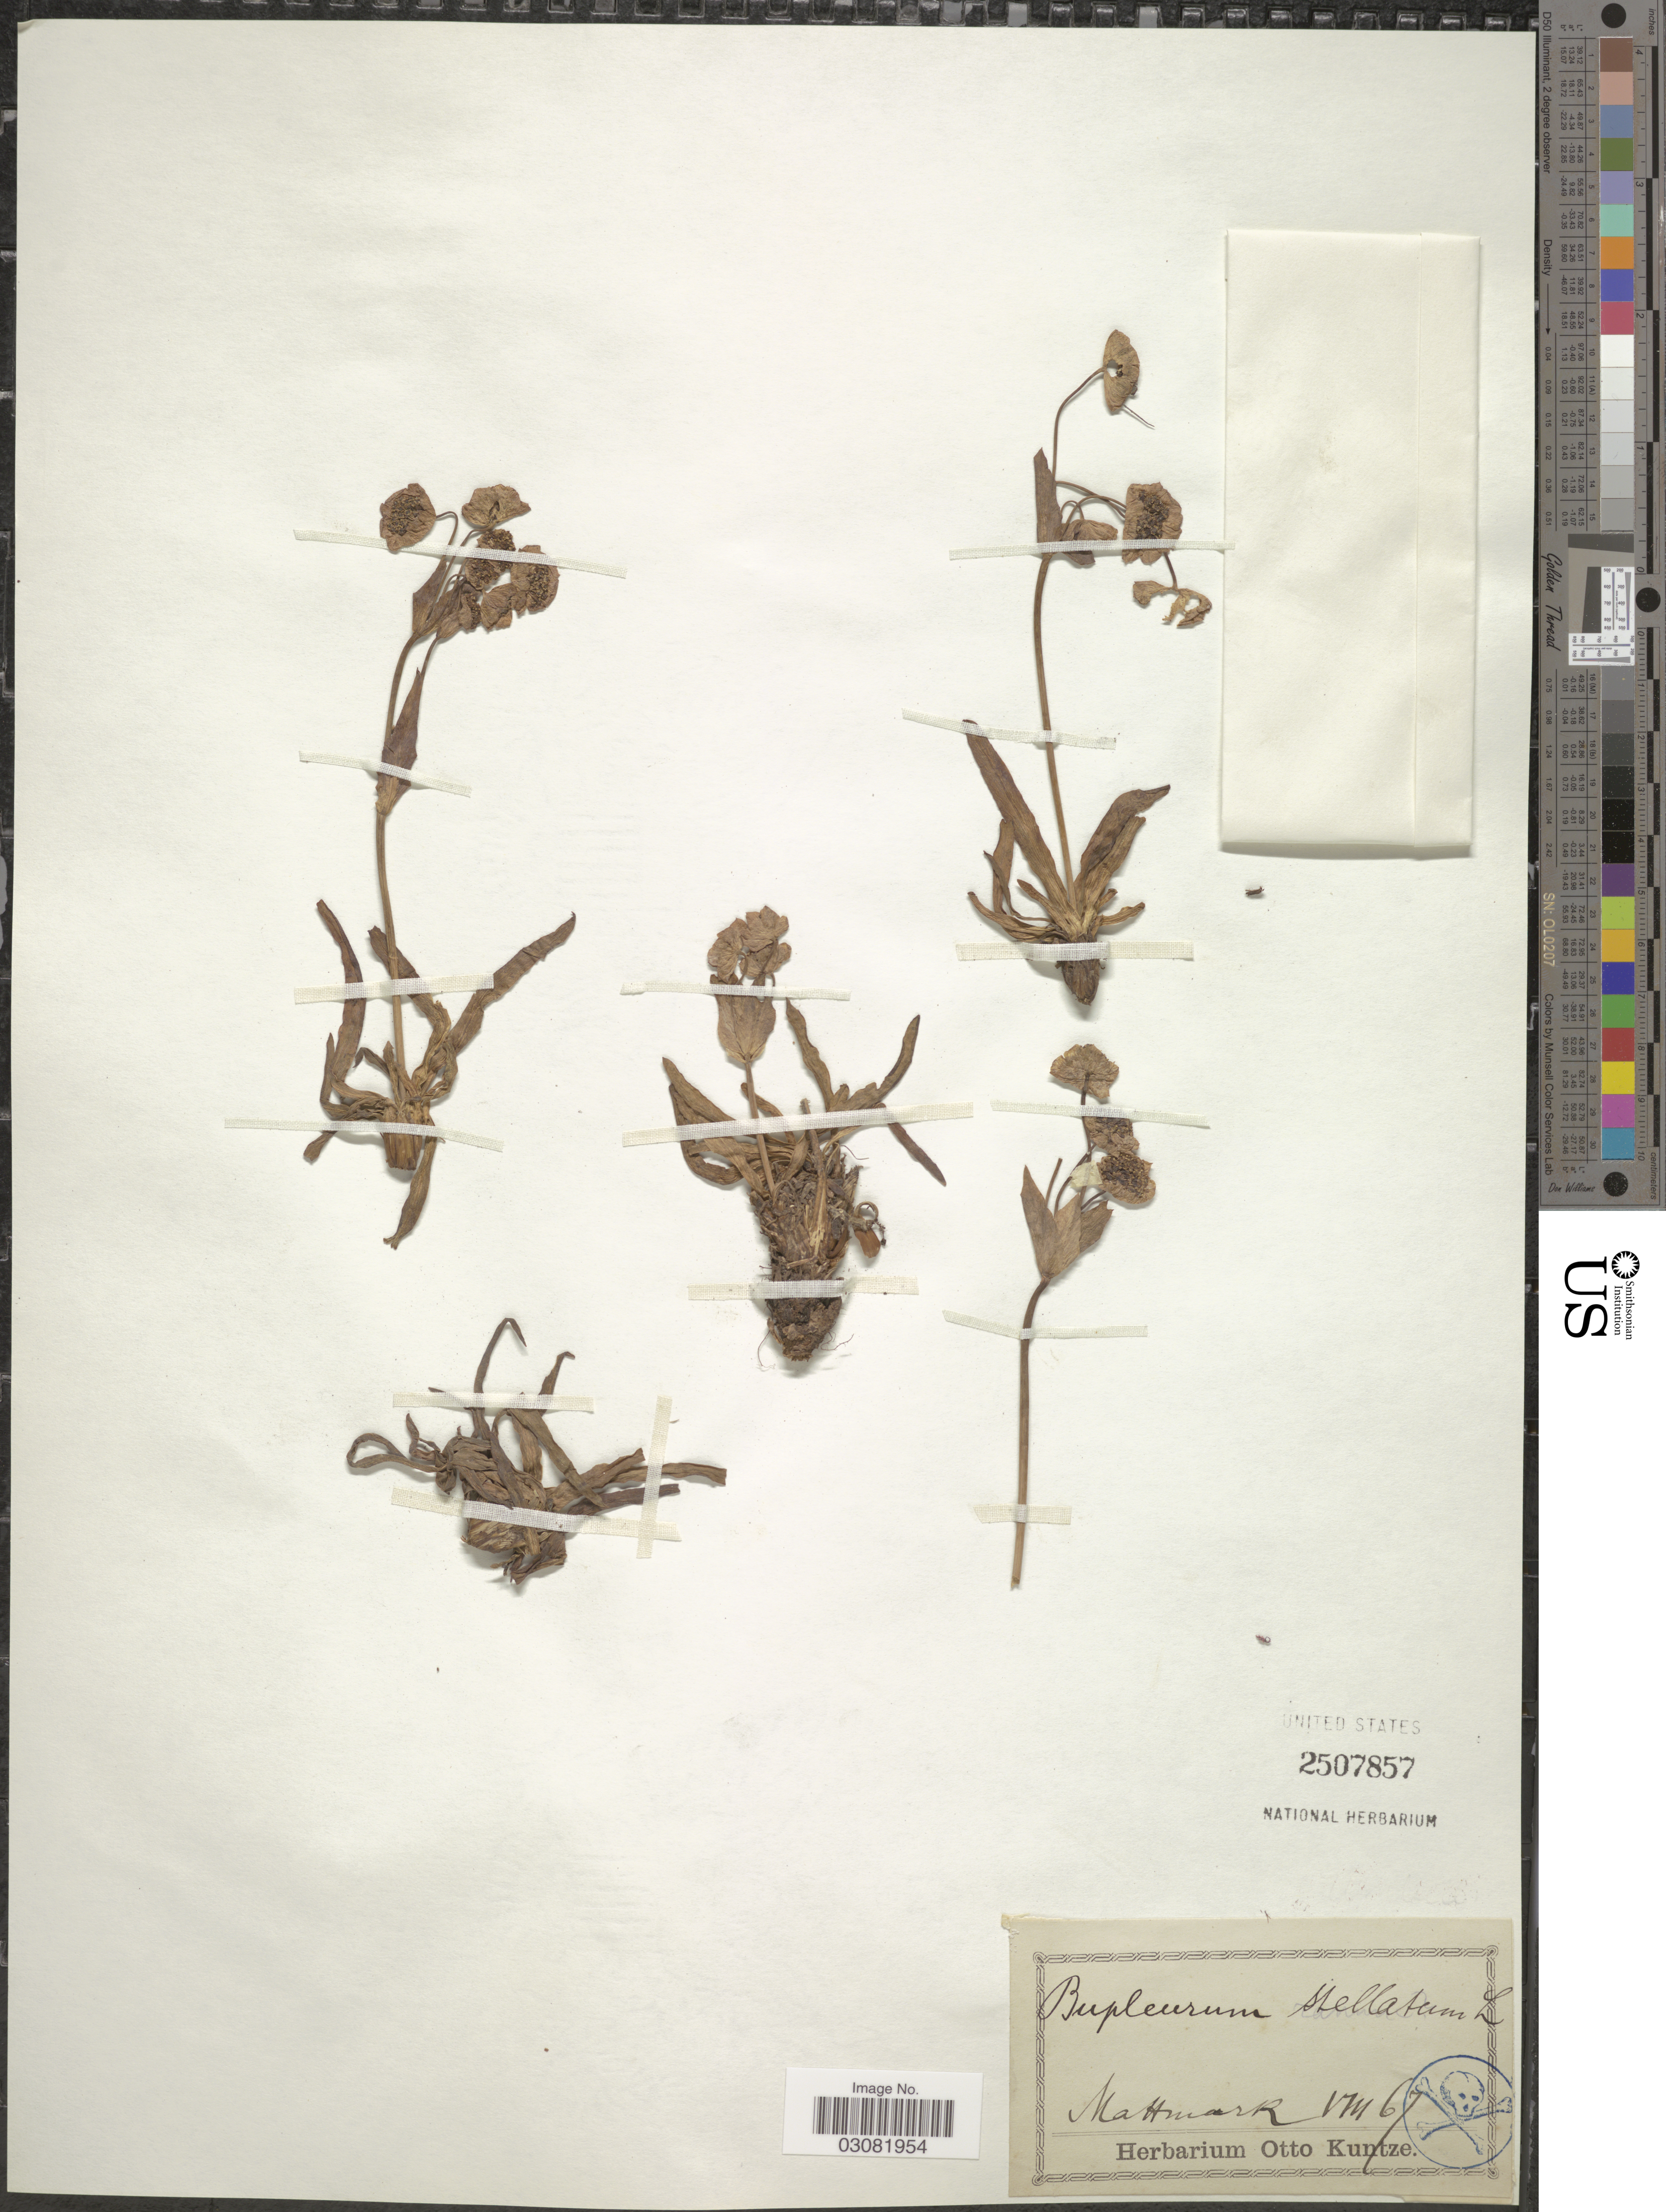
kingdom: Plantae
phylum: Tracheophyta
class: Magnoliopsida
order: Apiales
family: Apiaceae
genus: Bupleurum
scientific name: Bupleurum stellatum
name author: L.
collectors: ex herb. Otto Kuntze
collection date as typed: Transcribed d/m/y: /8/67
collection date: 1867-08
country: Switzerland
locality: Mattmark.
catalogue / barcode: US 2507857